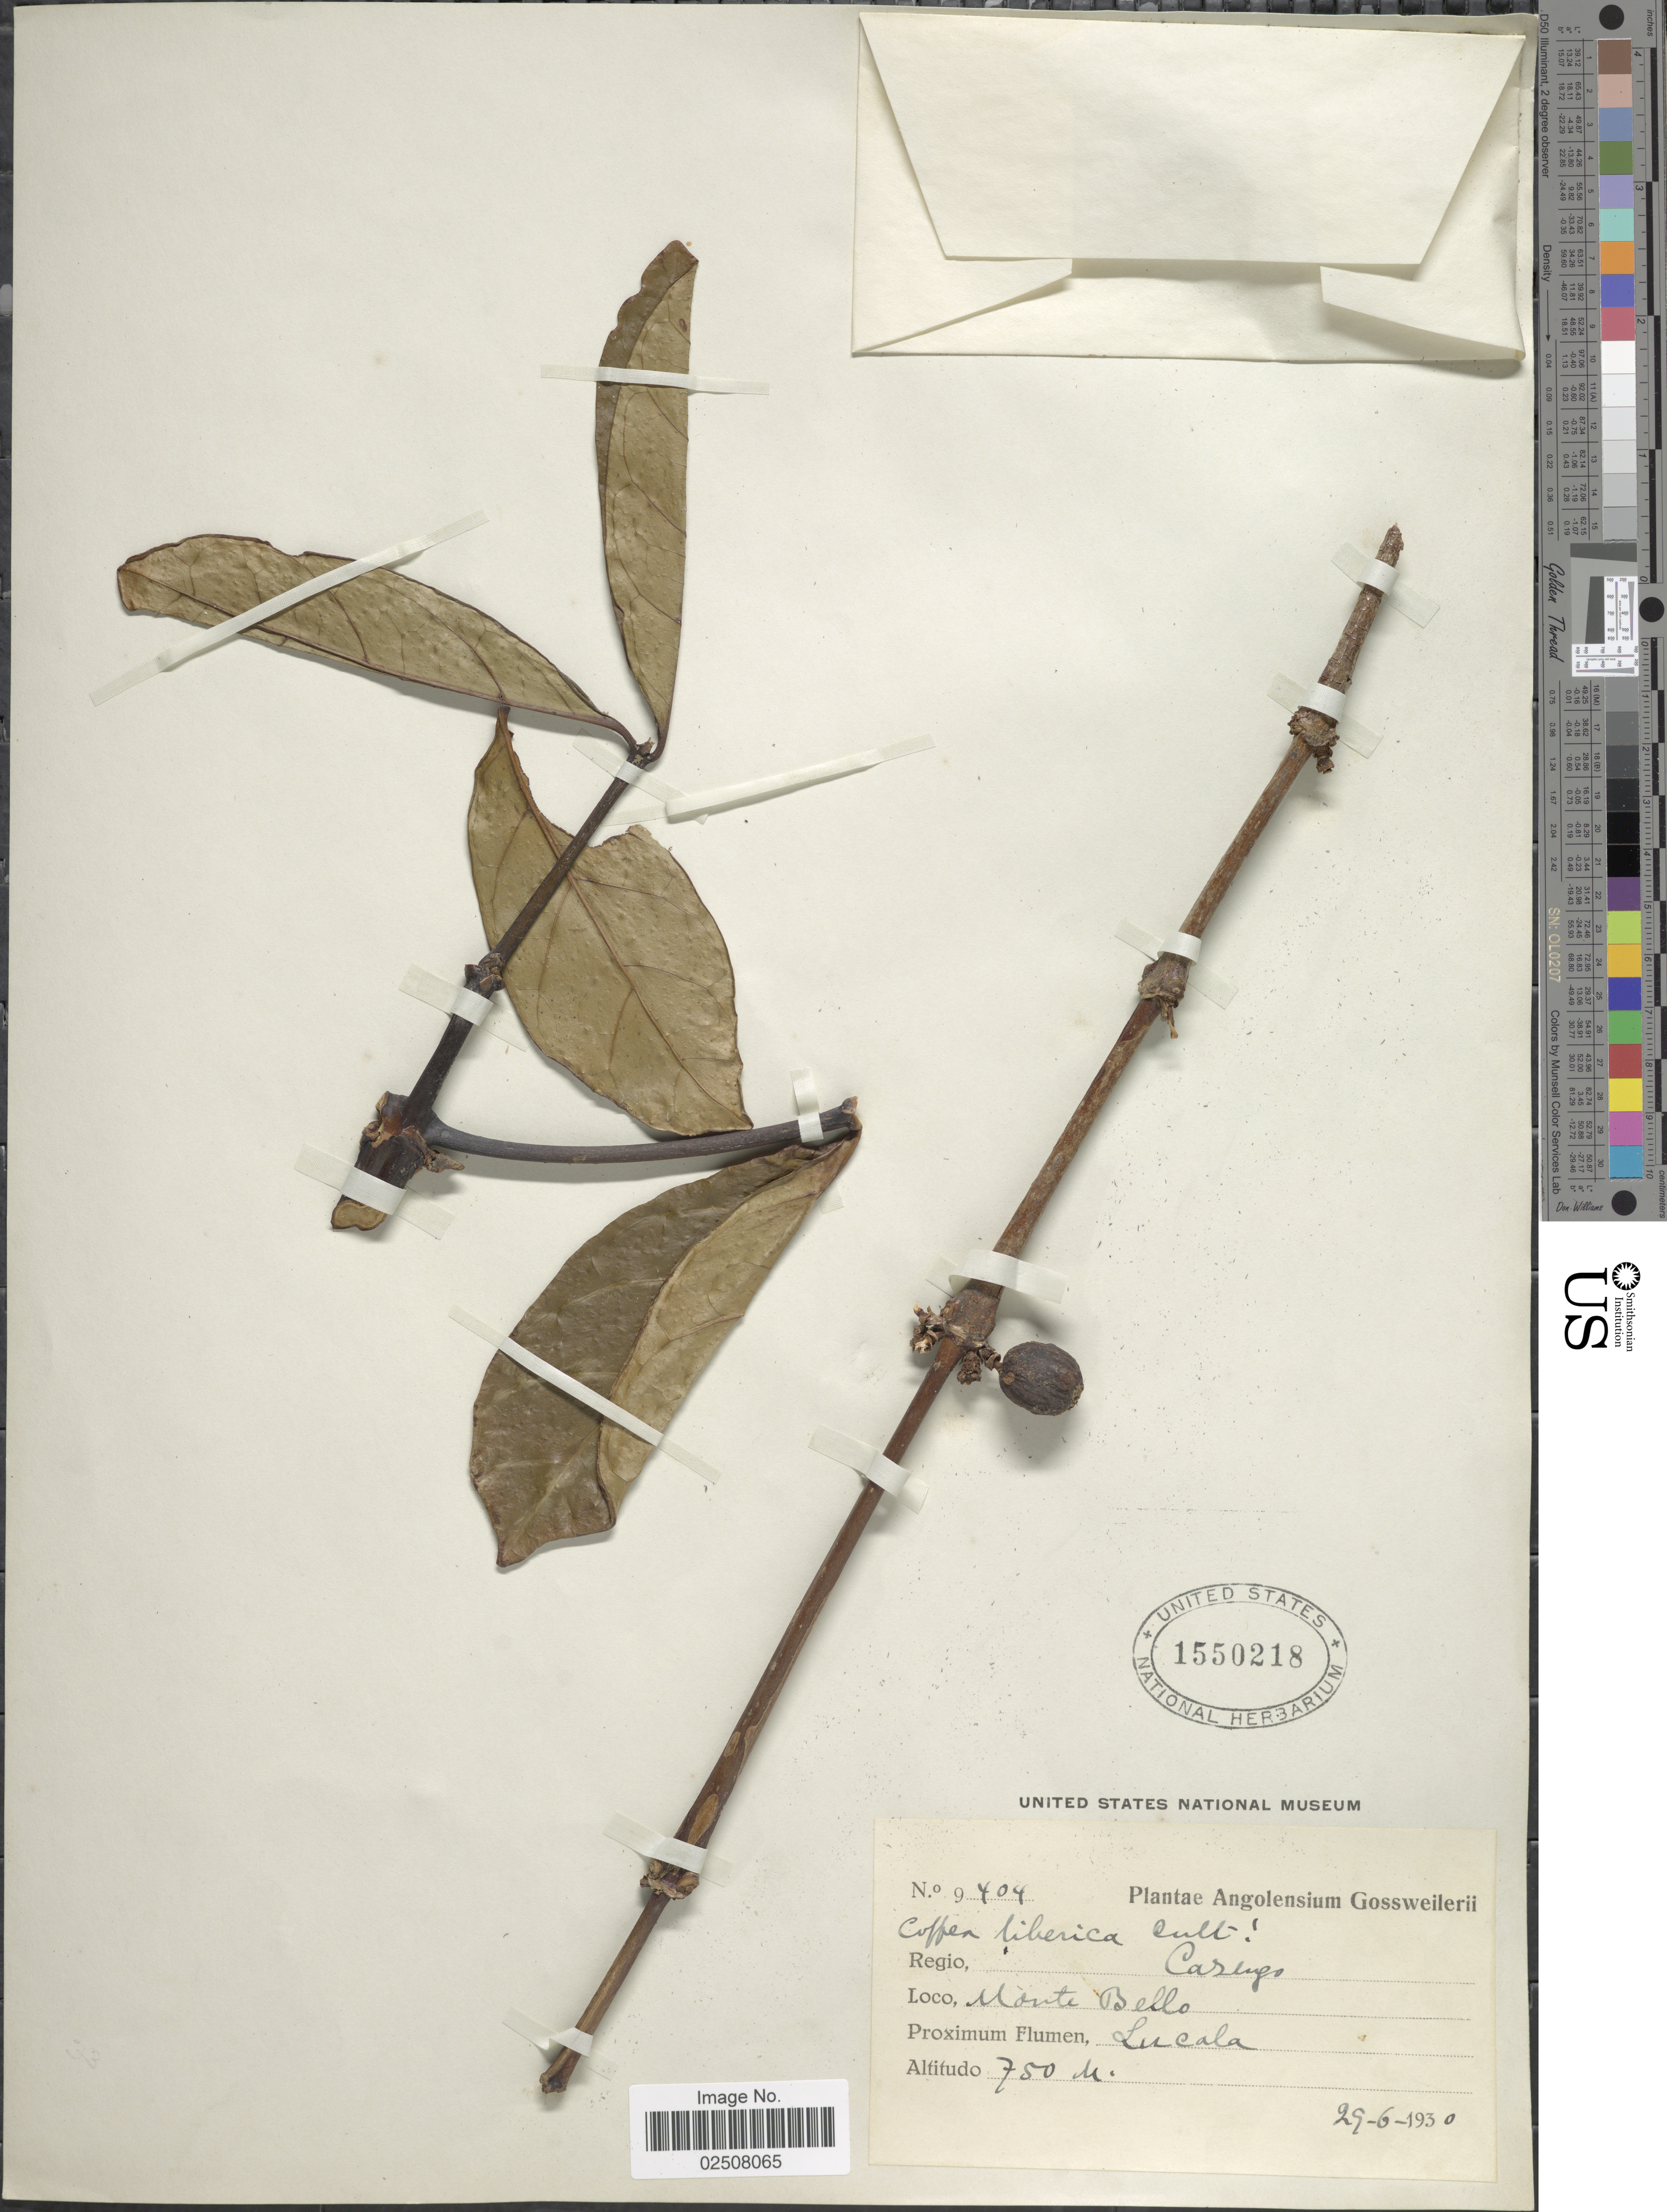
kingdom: Plantae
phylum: Tracheophyta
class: Magnoliopsida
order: Gentianales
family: Rubiaceae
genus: Coffea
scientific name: Coffea liberica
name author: Hiern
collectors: -. Gossweiler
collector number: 9404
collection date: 1930-06-29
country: Angola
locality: Regio Cazengo, Monte Bello, Proximum Flumen Lucala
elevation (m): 750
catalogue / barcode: US 1550218